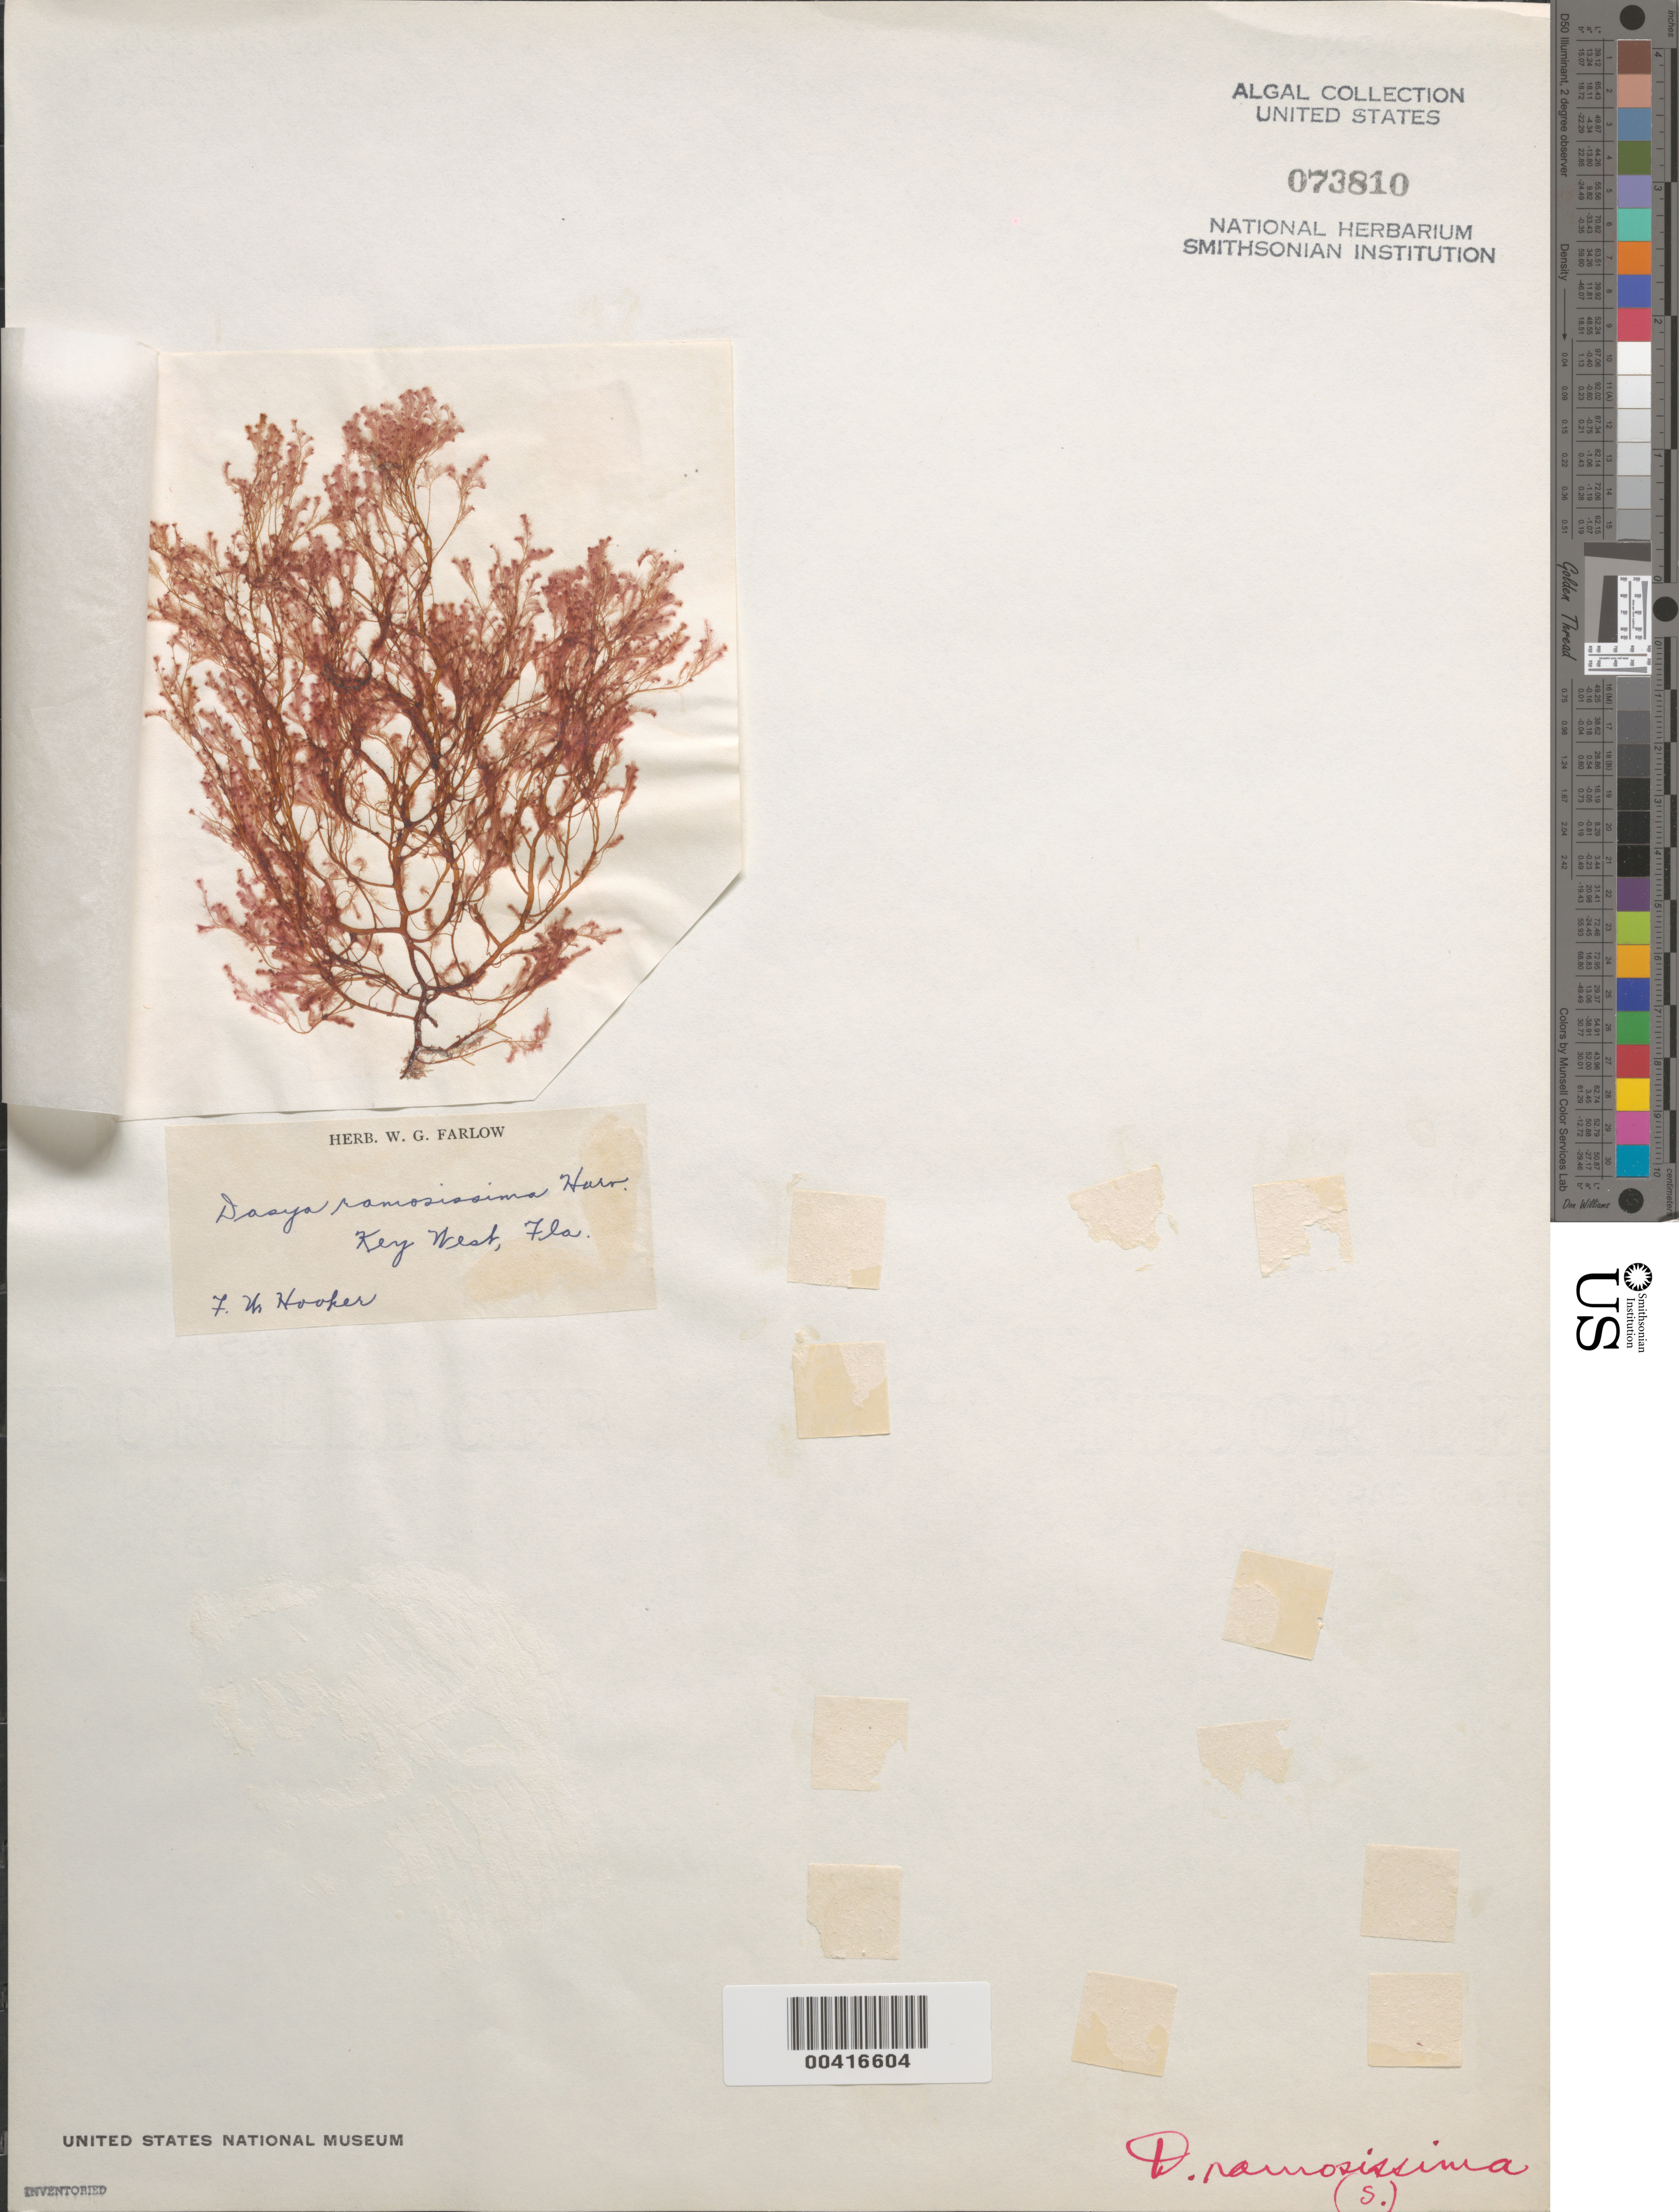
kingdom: Plantae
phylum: Rhodophyta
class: Florideophyceae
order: Ceramiales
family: Dasyaceae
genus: Dasya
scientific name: Dasya ramosissima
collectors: F. Hooper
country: United States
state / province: Florida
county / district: Monroe County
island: Key West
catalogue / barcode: US 73810